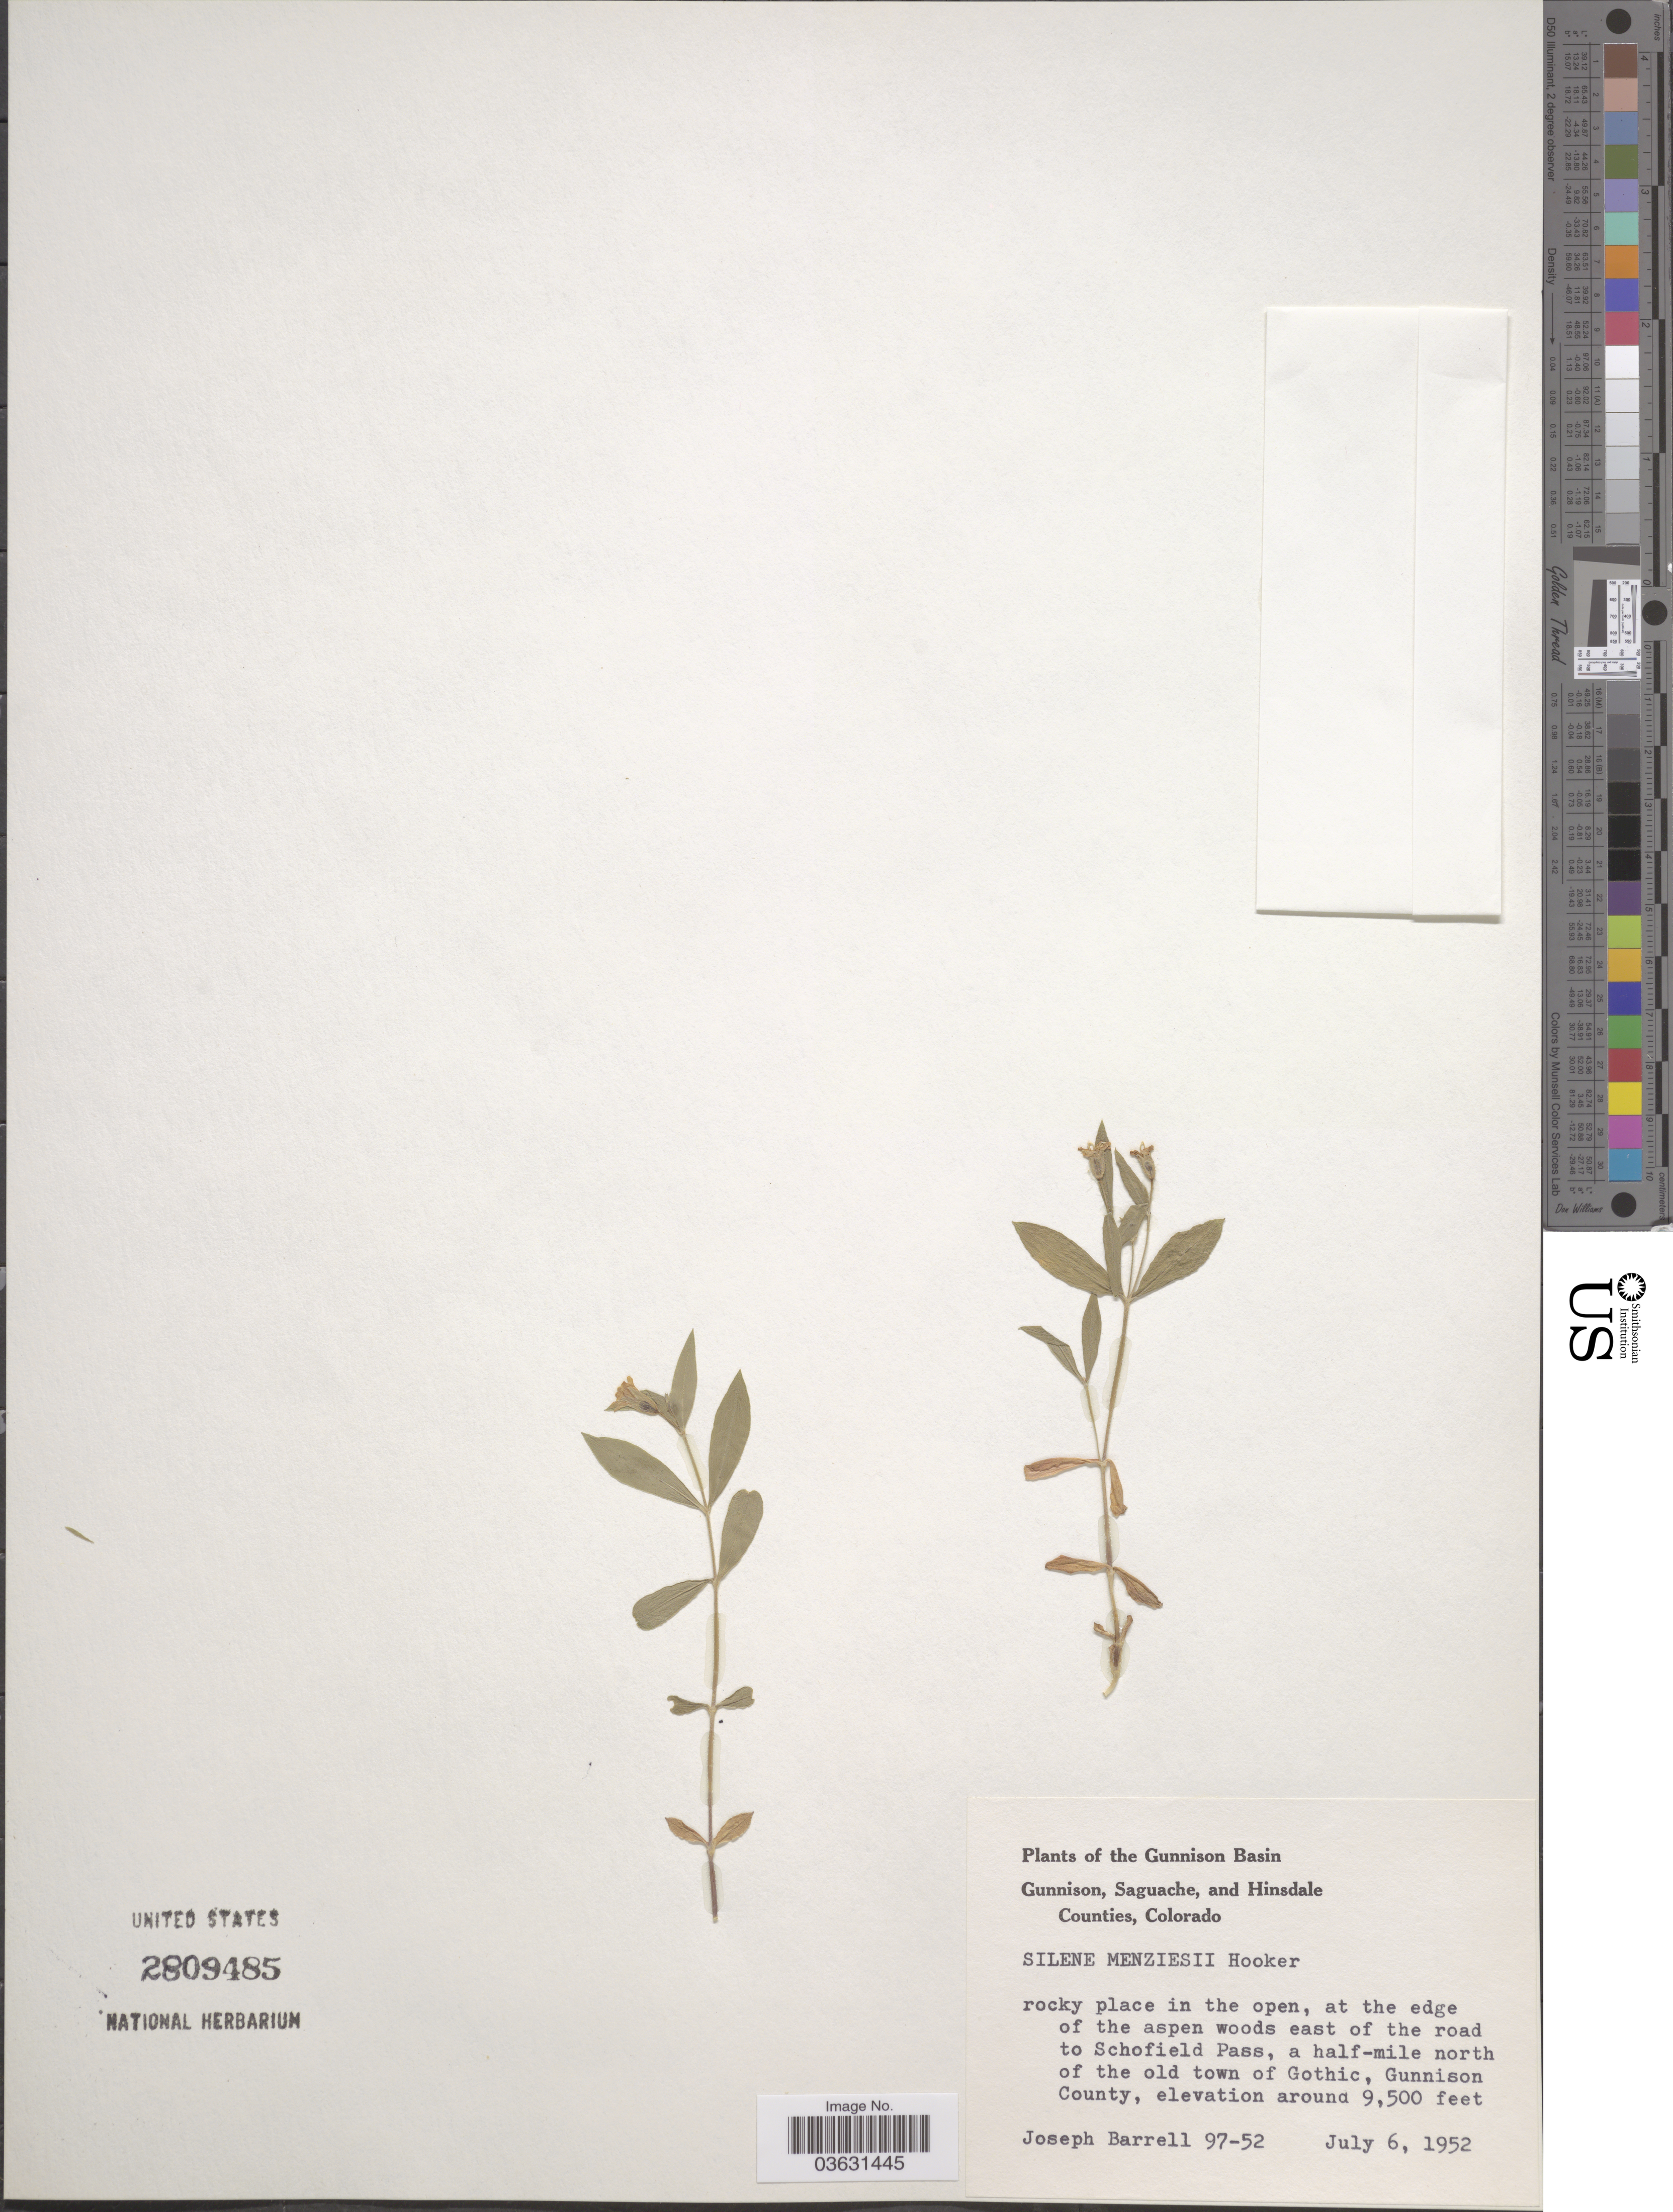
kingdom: Plantae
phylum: Tracheophyta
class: Magnoliopsida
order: Caryophyllales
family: Caryophyllaceae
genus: Silene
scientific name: Silene menziesii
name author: Hook.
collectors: J. Barrell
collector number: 97-52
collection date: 1952-07-06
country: United States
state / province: Colorado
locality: The Gunnison Basin. East of the road to Schofield Pass, a half-mile north of the old town of Gothic, Gunnison County.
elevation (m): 2896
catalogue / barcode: US 2809485